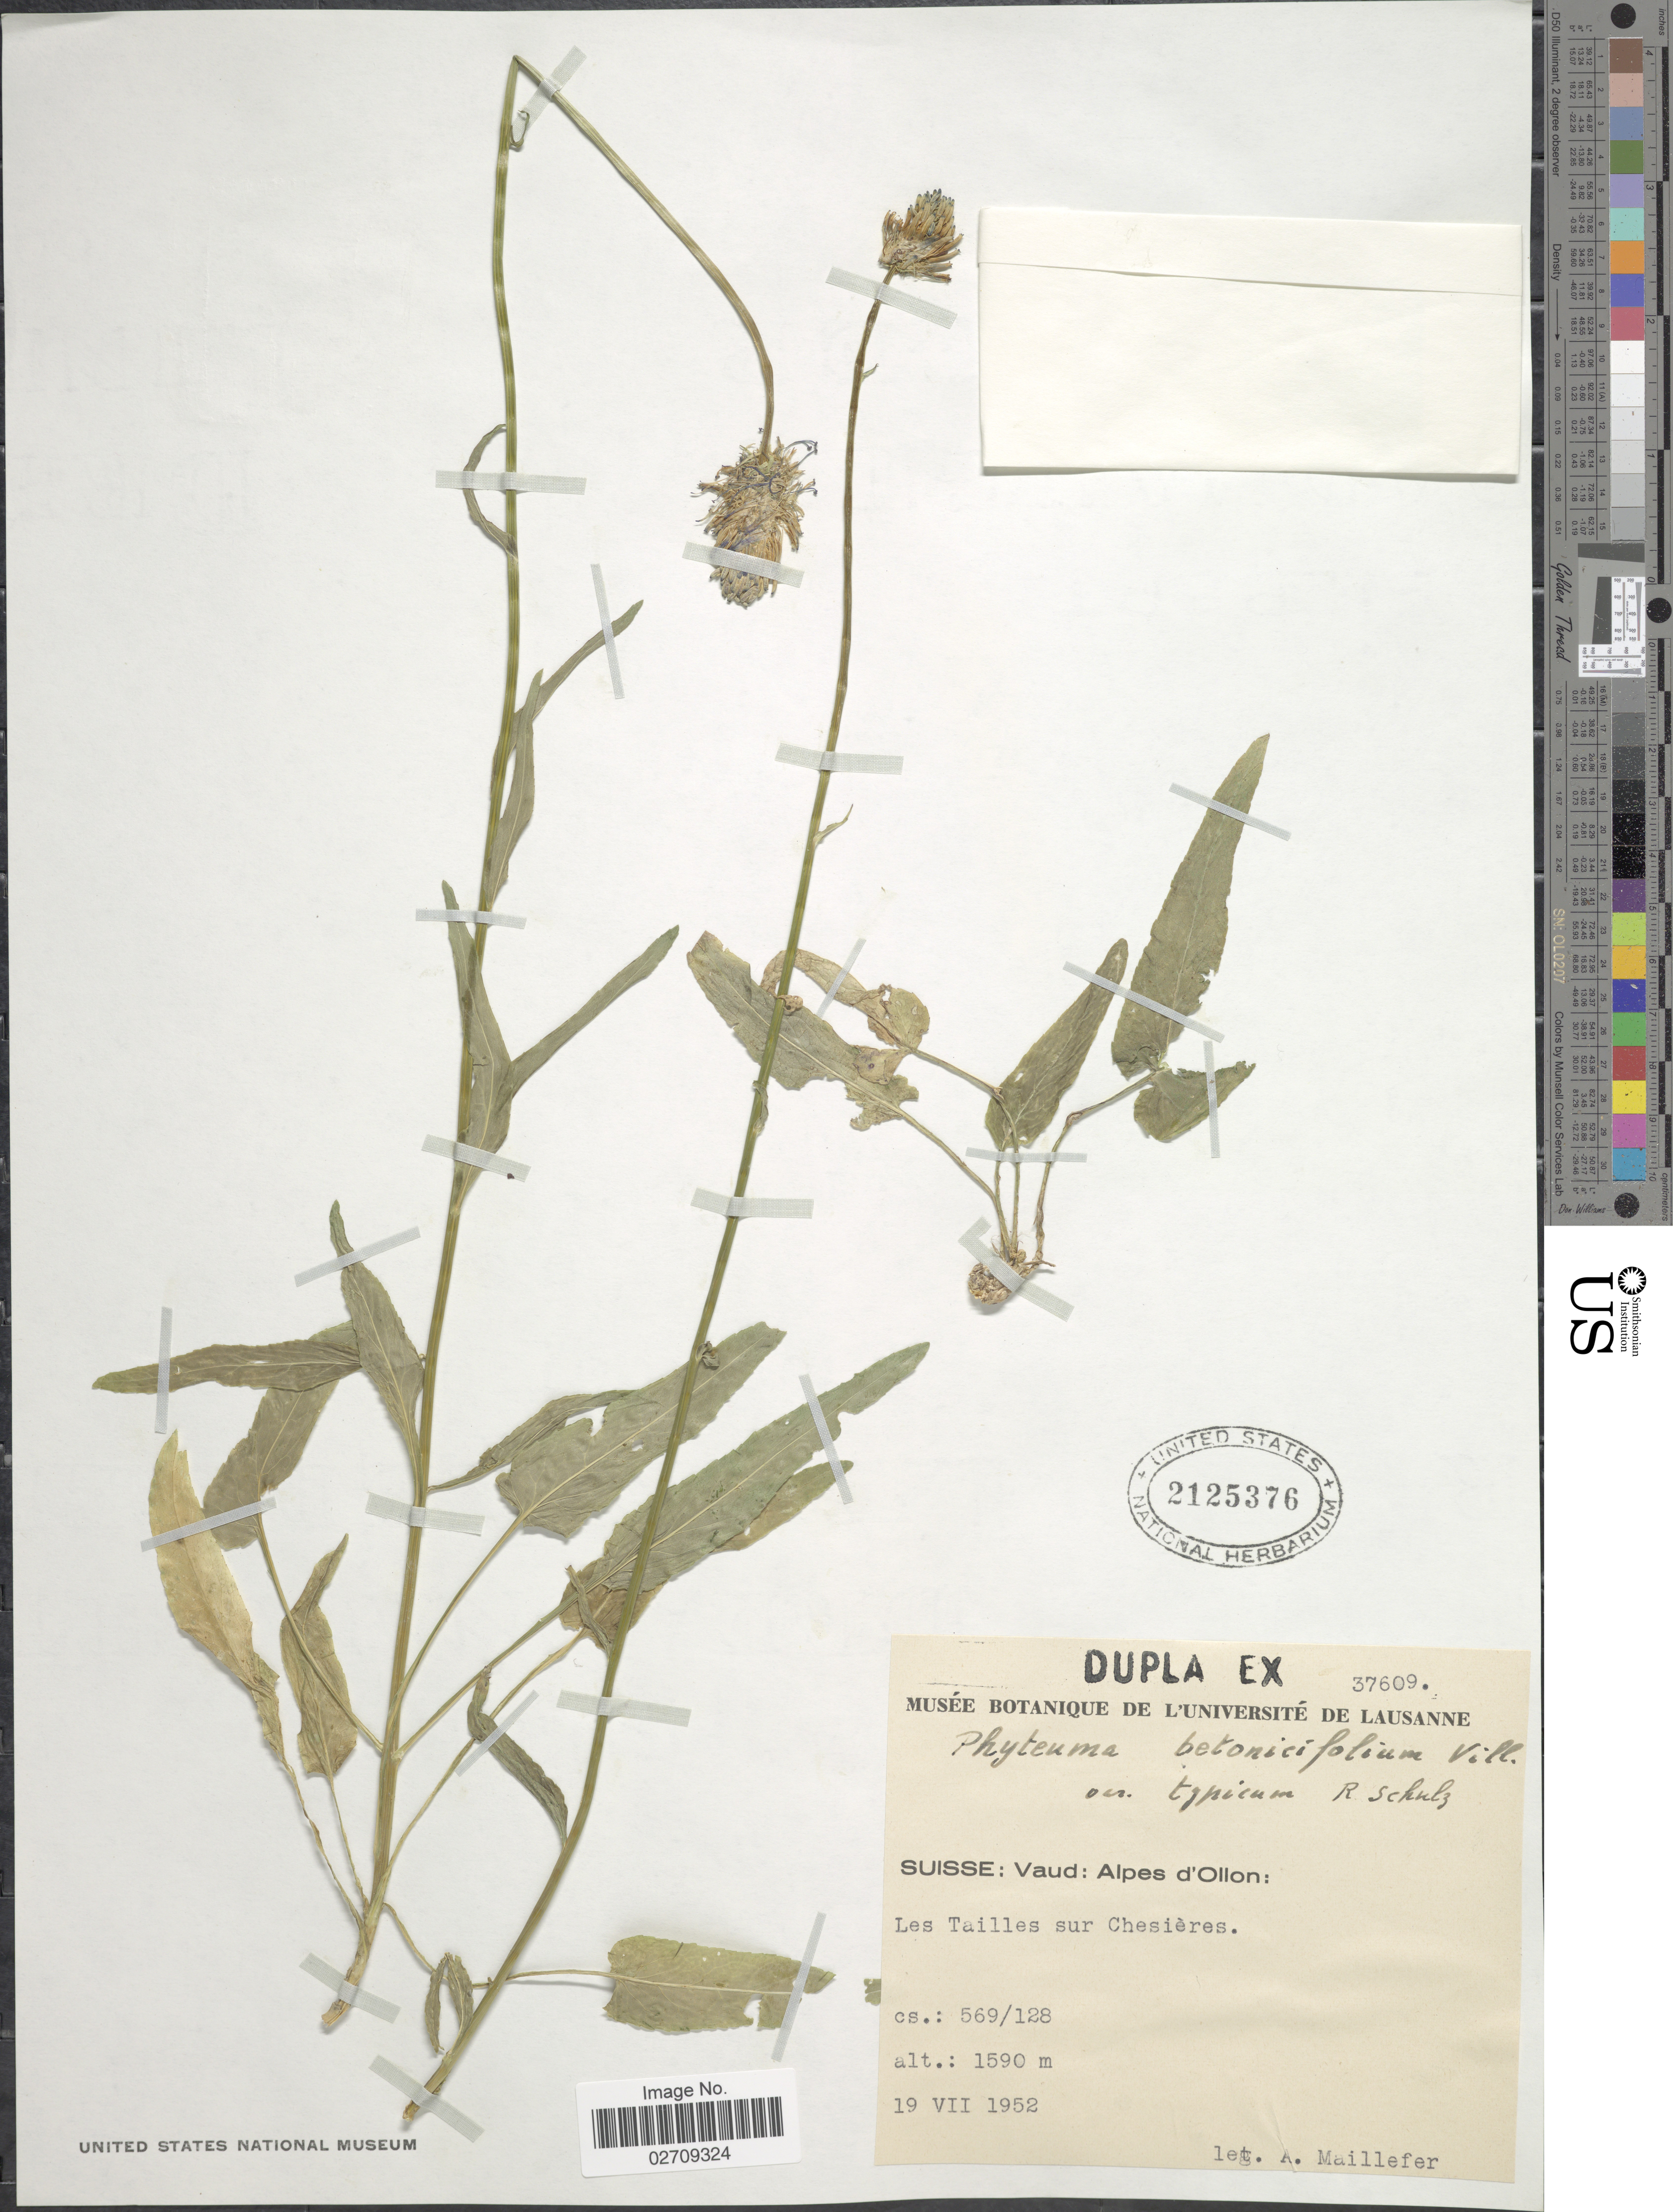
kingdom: Plantae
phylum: Tracheophyta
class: Magnoliopsida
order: Asterales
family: Campanulaceae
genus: Phyteuma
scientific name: Phyteuma betonicifolium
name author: Vill.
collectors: A. Maillefer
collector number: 37609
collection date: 1952-07-19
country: Switzerland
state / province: Vaud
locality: Suisse: Vaud: Alpes d' Ollon, Les Tailles sur Chesieres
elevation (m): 1590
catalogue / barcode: US 2125376